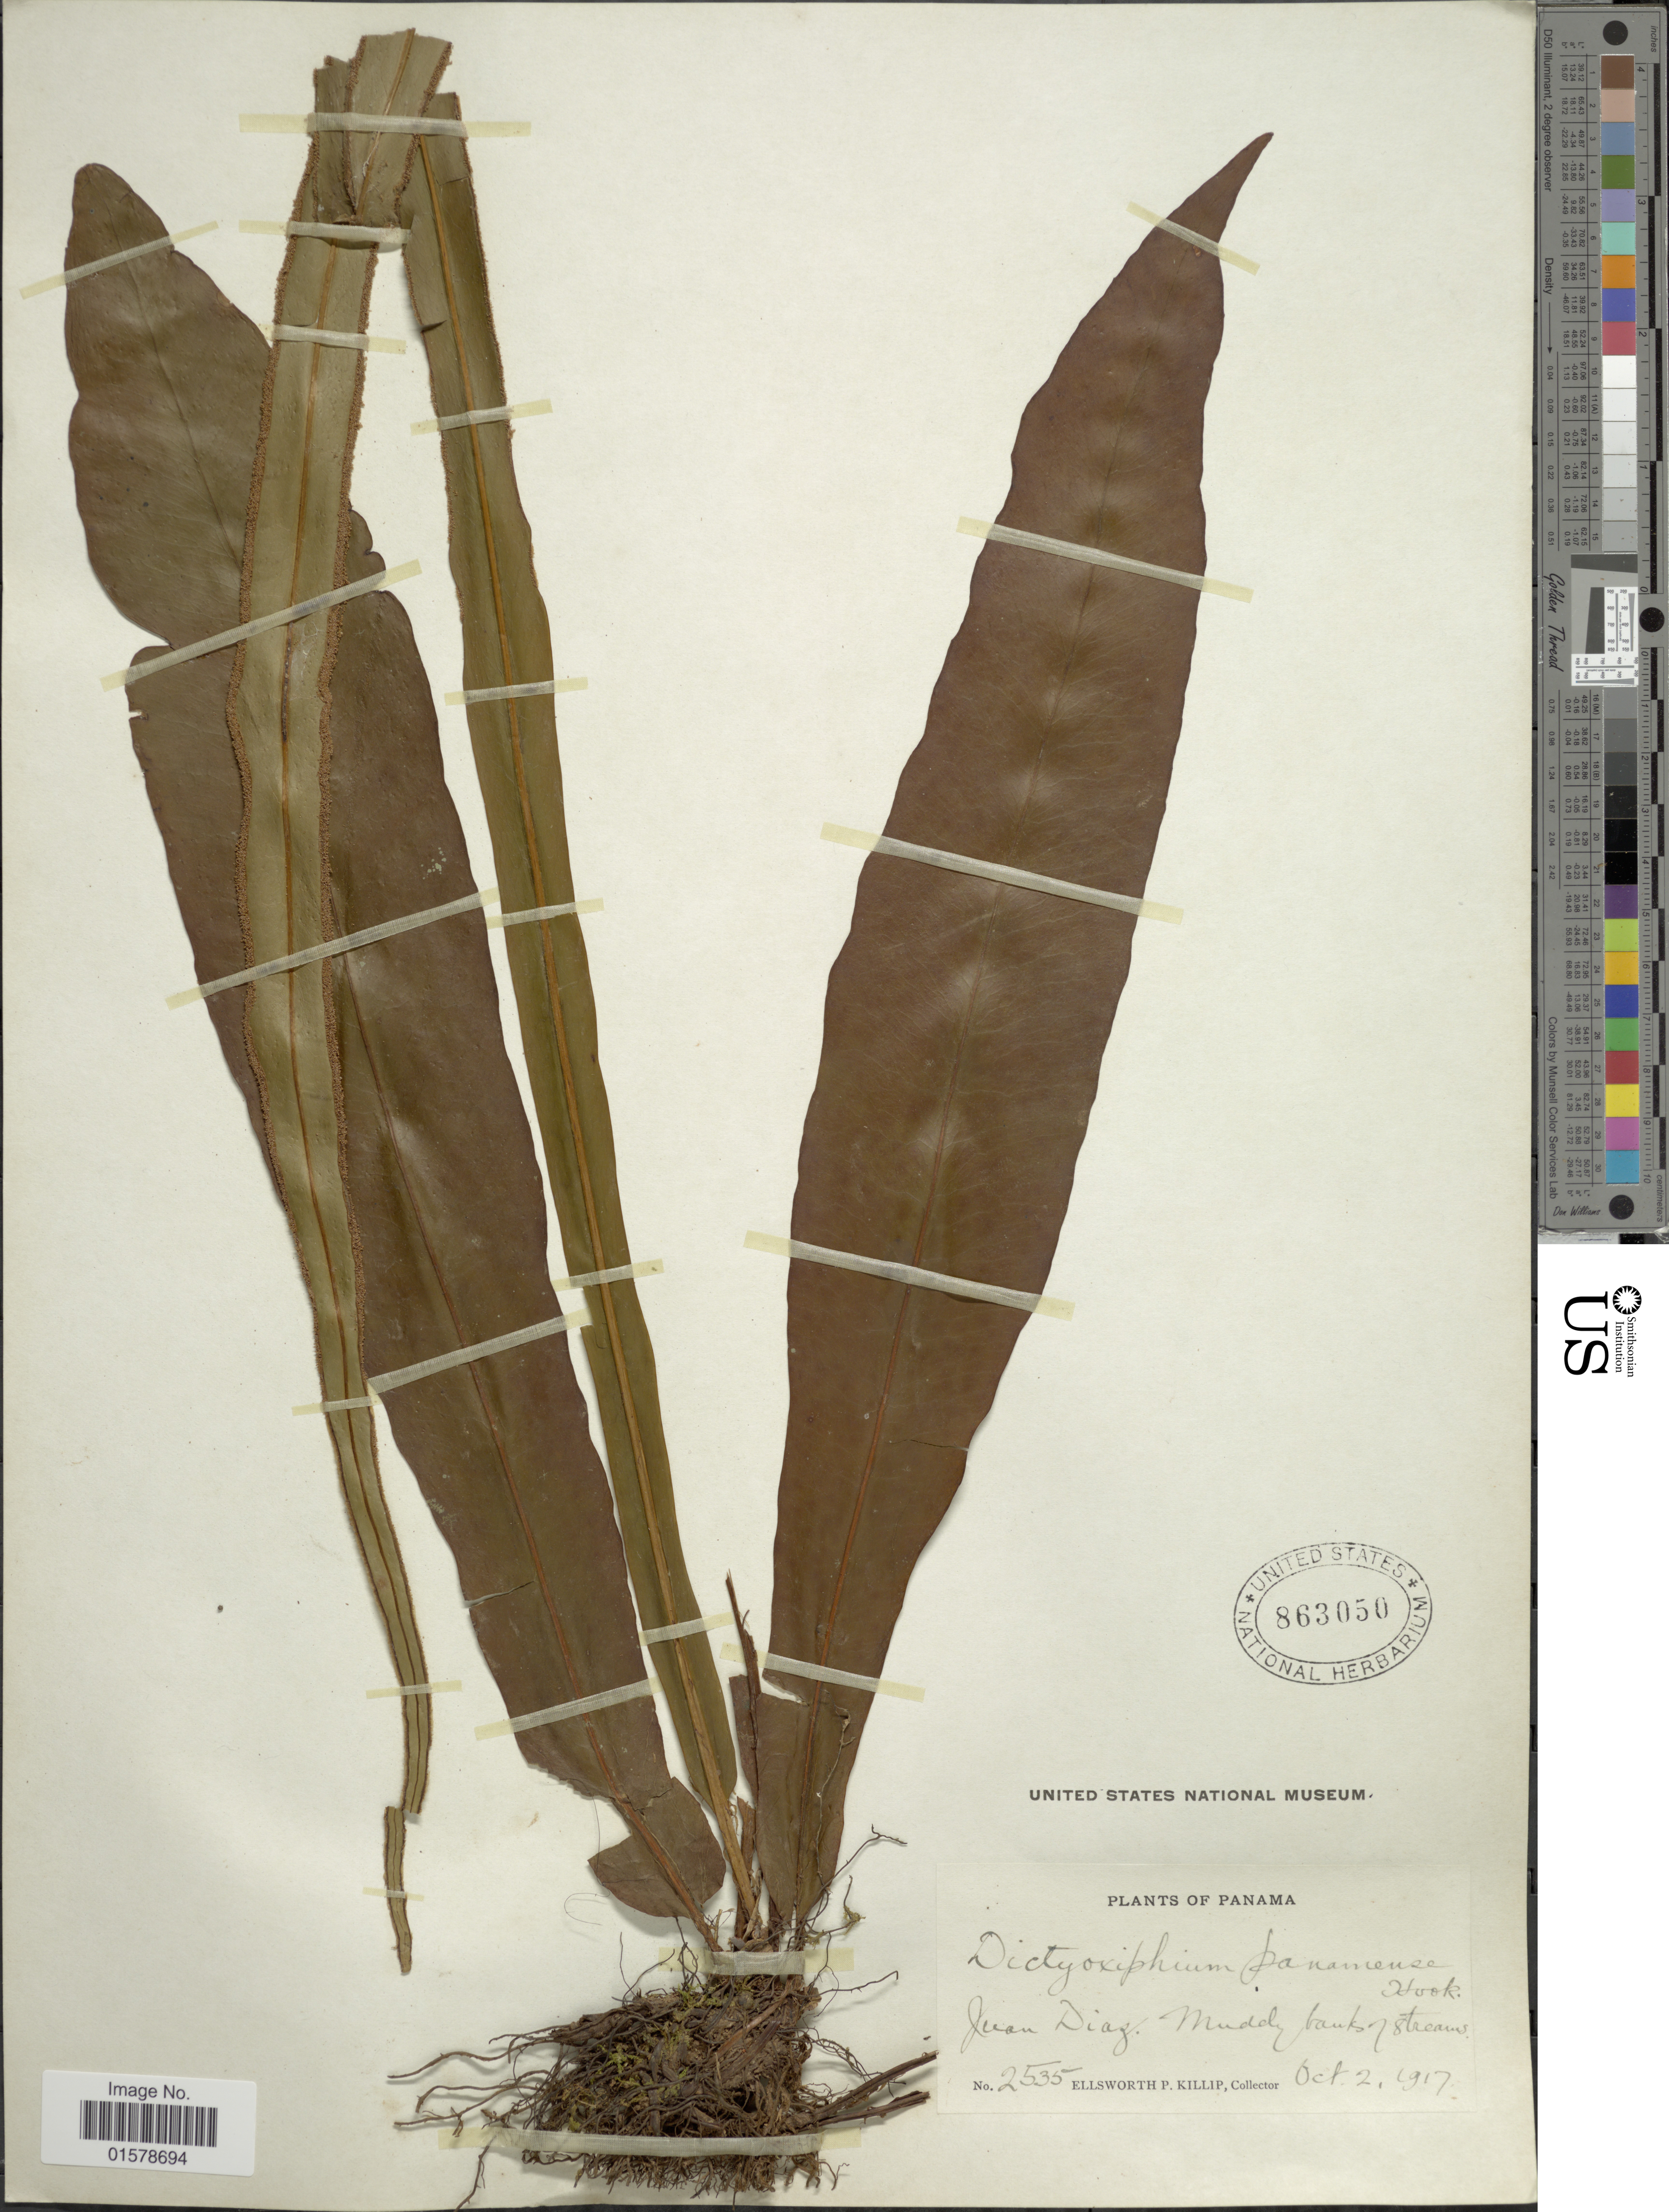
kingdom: Plantae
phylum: Tracheophyta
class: Polypodiopsida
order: Polypodiales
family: Tectariaceae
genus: Tectaria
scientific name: Tectaria panamensis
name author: (Hook.) R.M. Tryon & A.F. Tryon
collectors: E. P. Killip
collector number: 2535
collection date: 1917-10-02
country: Panama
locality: Panama, Juan Diaz, muddy banks or streams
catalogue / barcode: US 863050